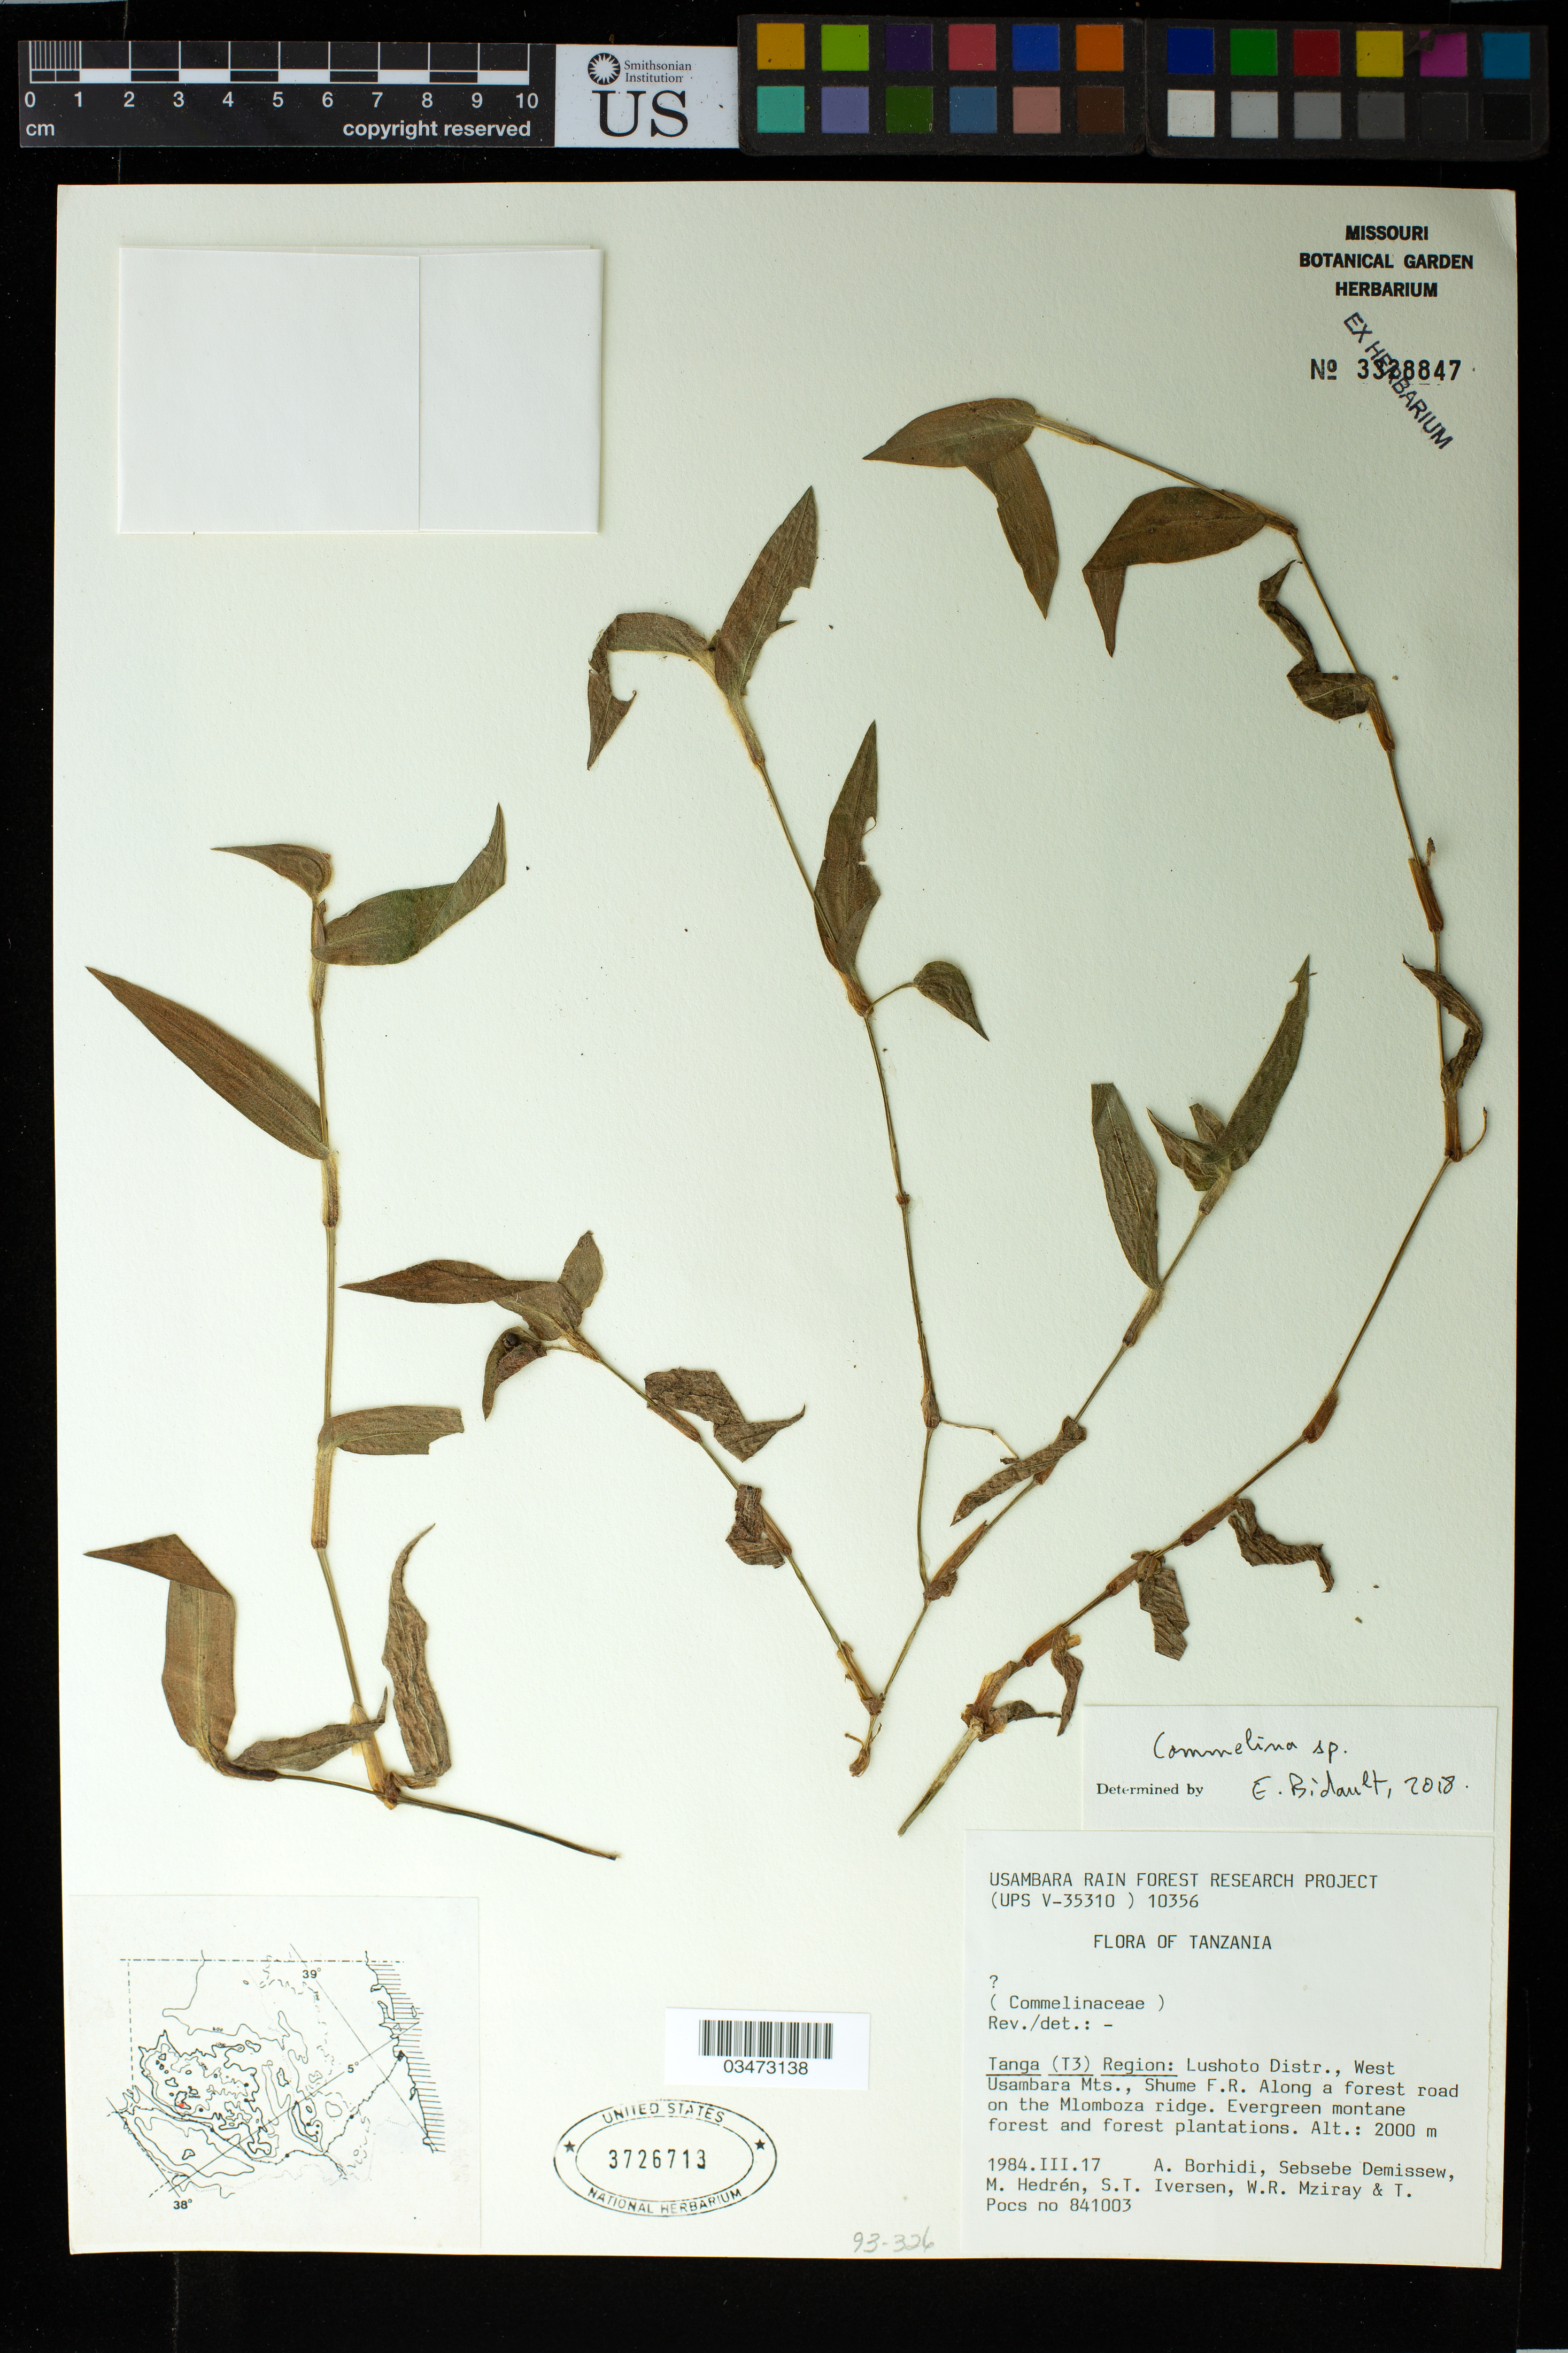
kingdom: Plantae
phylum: Tracheophyta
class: Liliopsida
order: Commelinales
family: Commelinaceae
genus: Commelina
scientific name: Commelina sp.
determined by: Bidault, Ehoarn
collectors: A. L. Borhidi, S. Demissew, B. Hedrén, S. Iversen, W. Mziray & T. Pocs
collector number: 841003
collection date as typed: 17 Mar 1984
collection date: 1984-03-17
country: Tanzania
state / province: Tanga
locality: Lushoto Distr., West Usambara Mts., Shume F.R. Along a forest road on the Mlomboza ridge.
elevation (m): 2000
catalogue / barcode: US 3726713